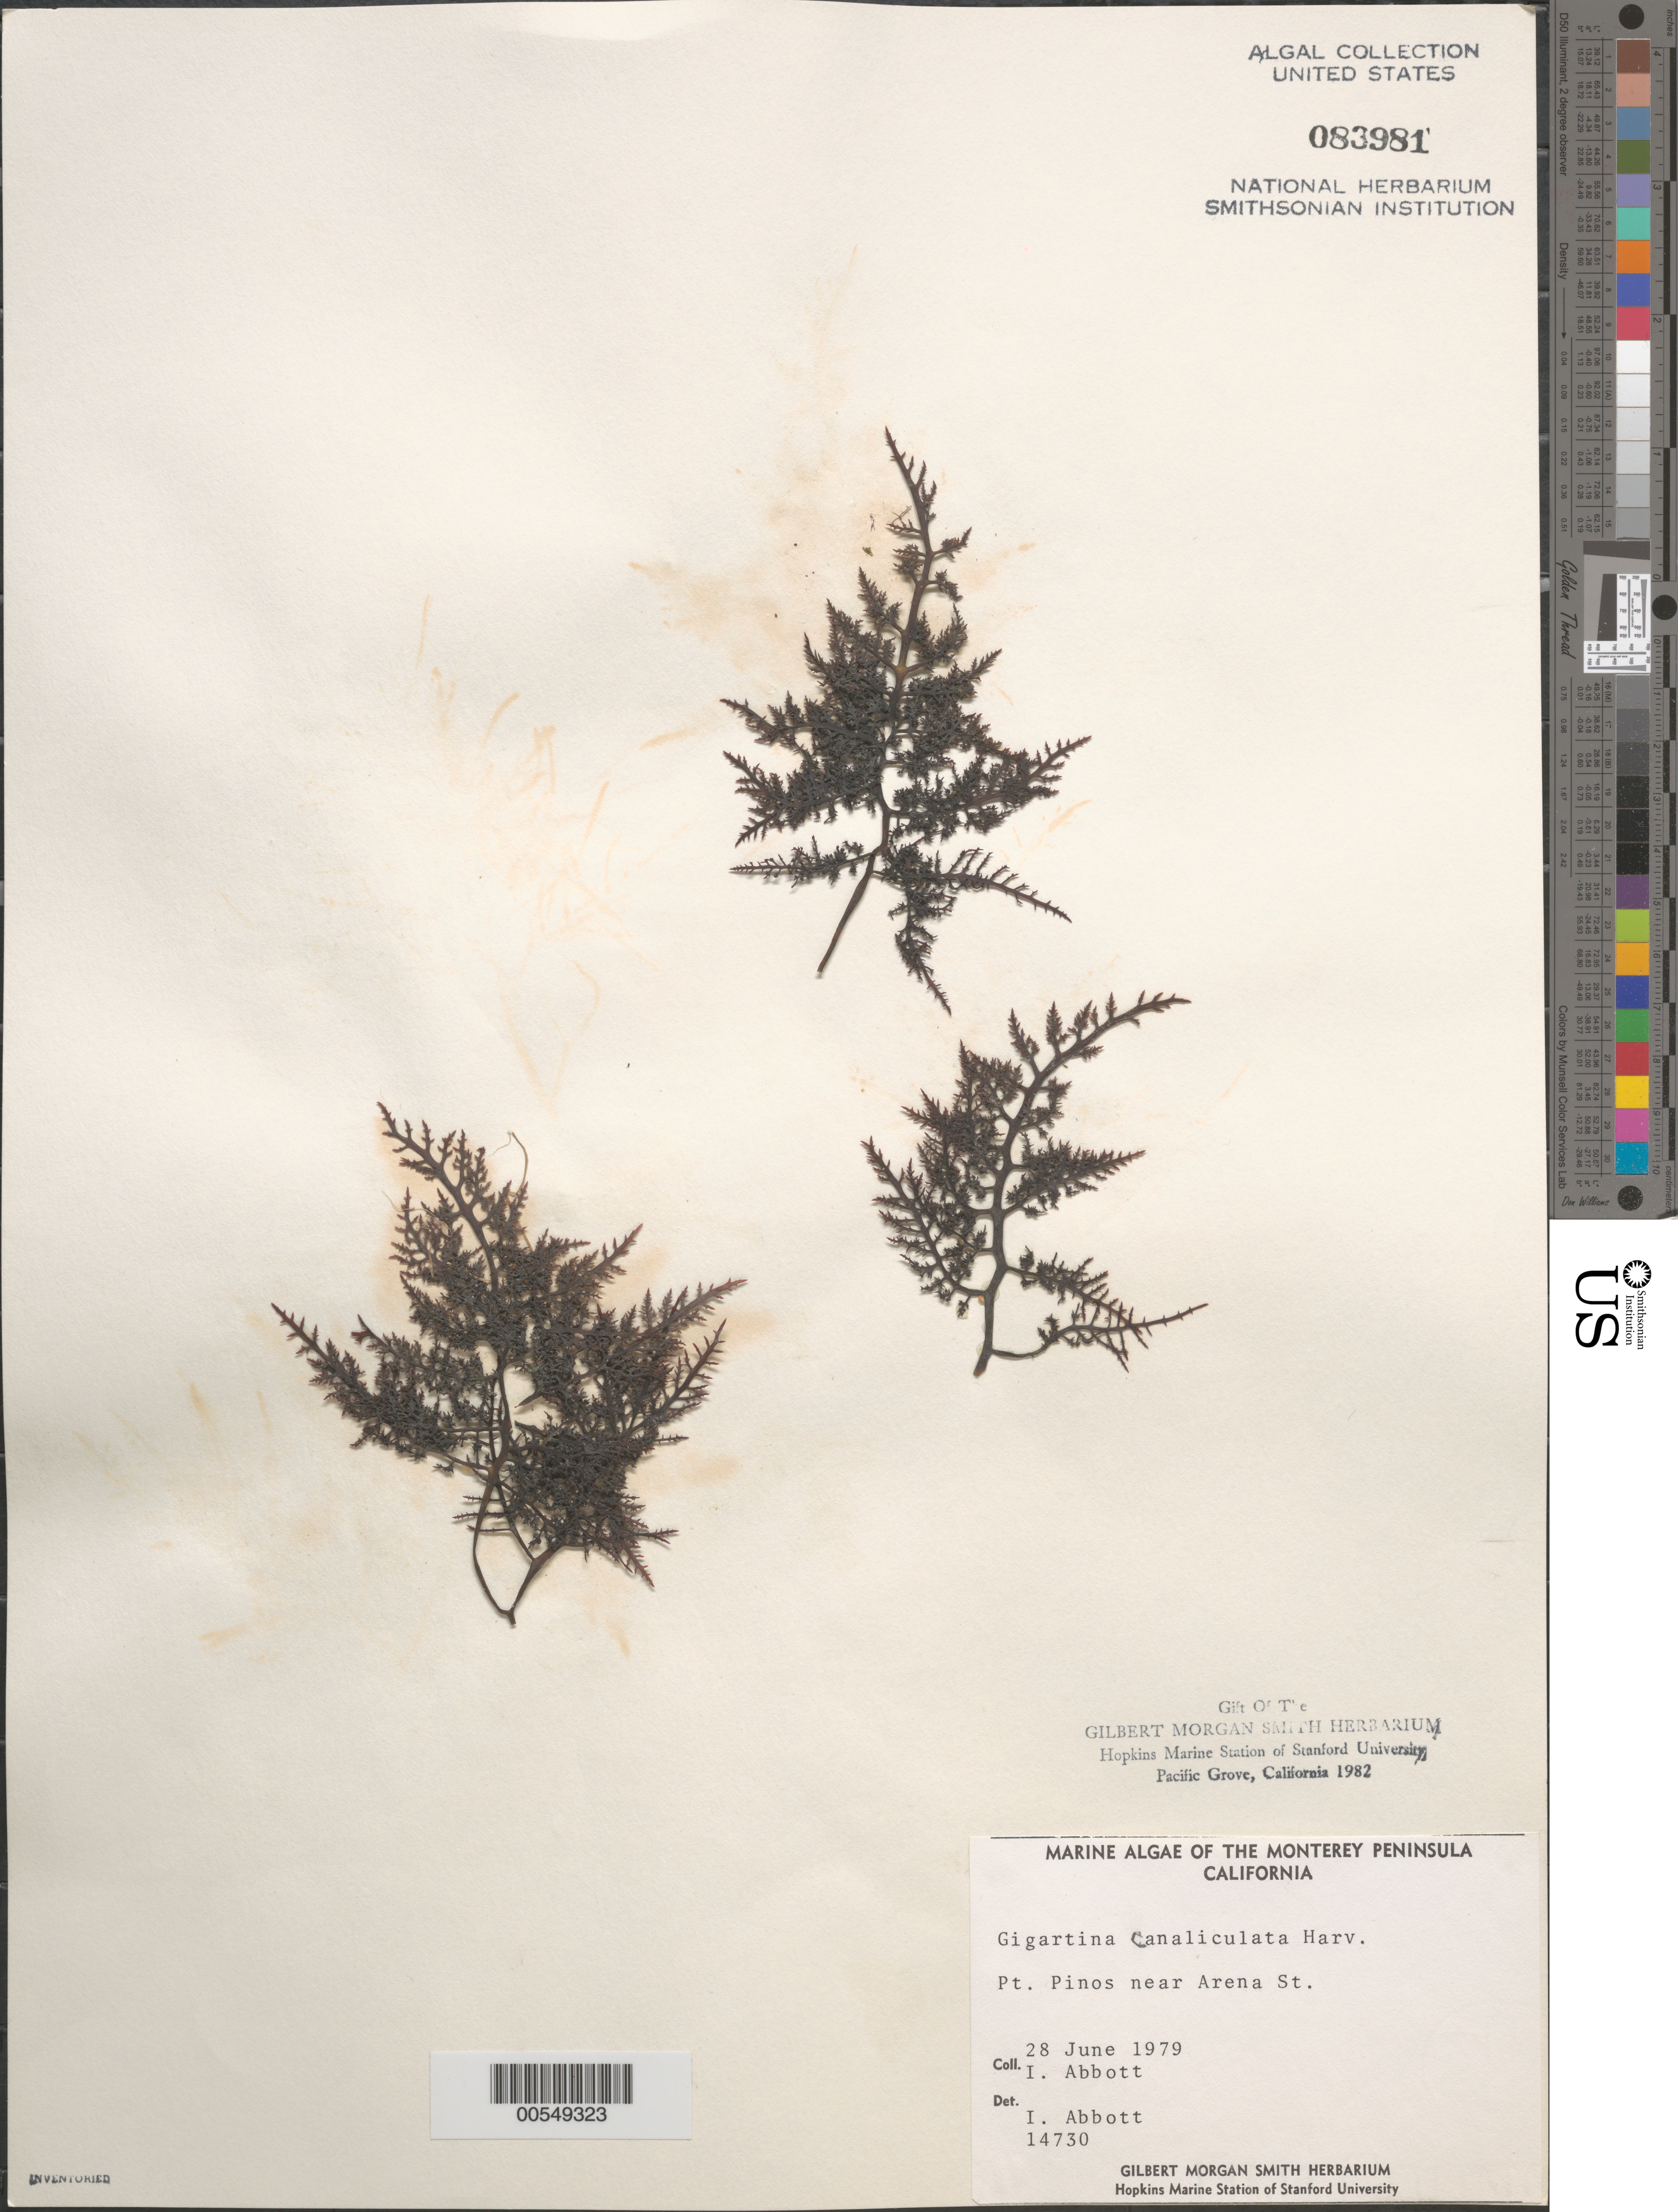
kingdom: Plantae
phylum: Rhodophyta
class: Florideophyceae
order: Gigartinales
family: Gigartinaceae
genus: Chondracanthus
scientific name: Chondracanthus canaliculatus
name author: (Harv.) Guiry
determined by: Algae name updating Project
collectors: I. A. Abbott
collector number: IAA 14730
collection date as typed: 28 Jun 1979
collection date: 1979-06-28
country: United States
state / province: California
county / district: Monterey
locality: Point Pinos, near Arena Street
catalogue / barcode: US 83981